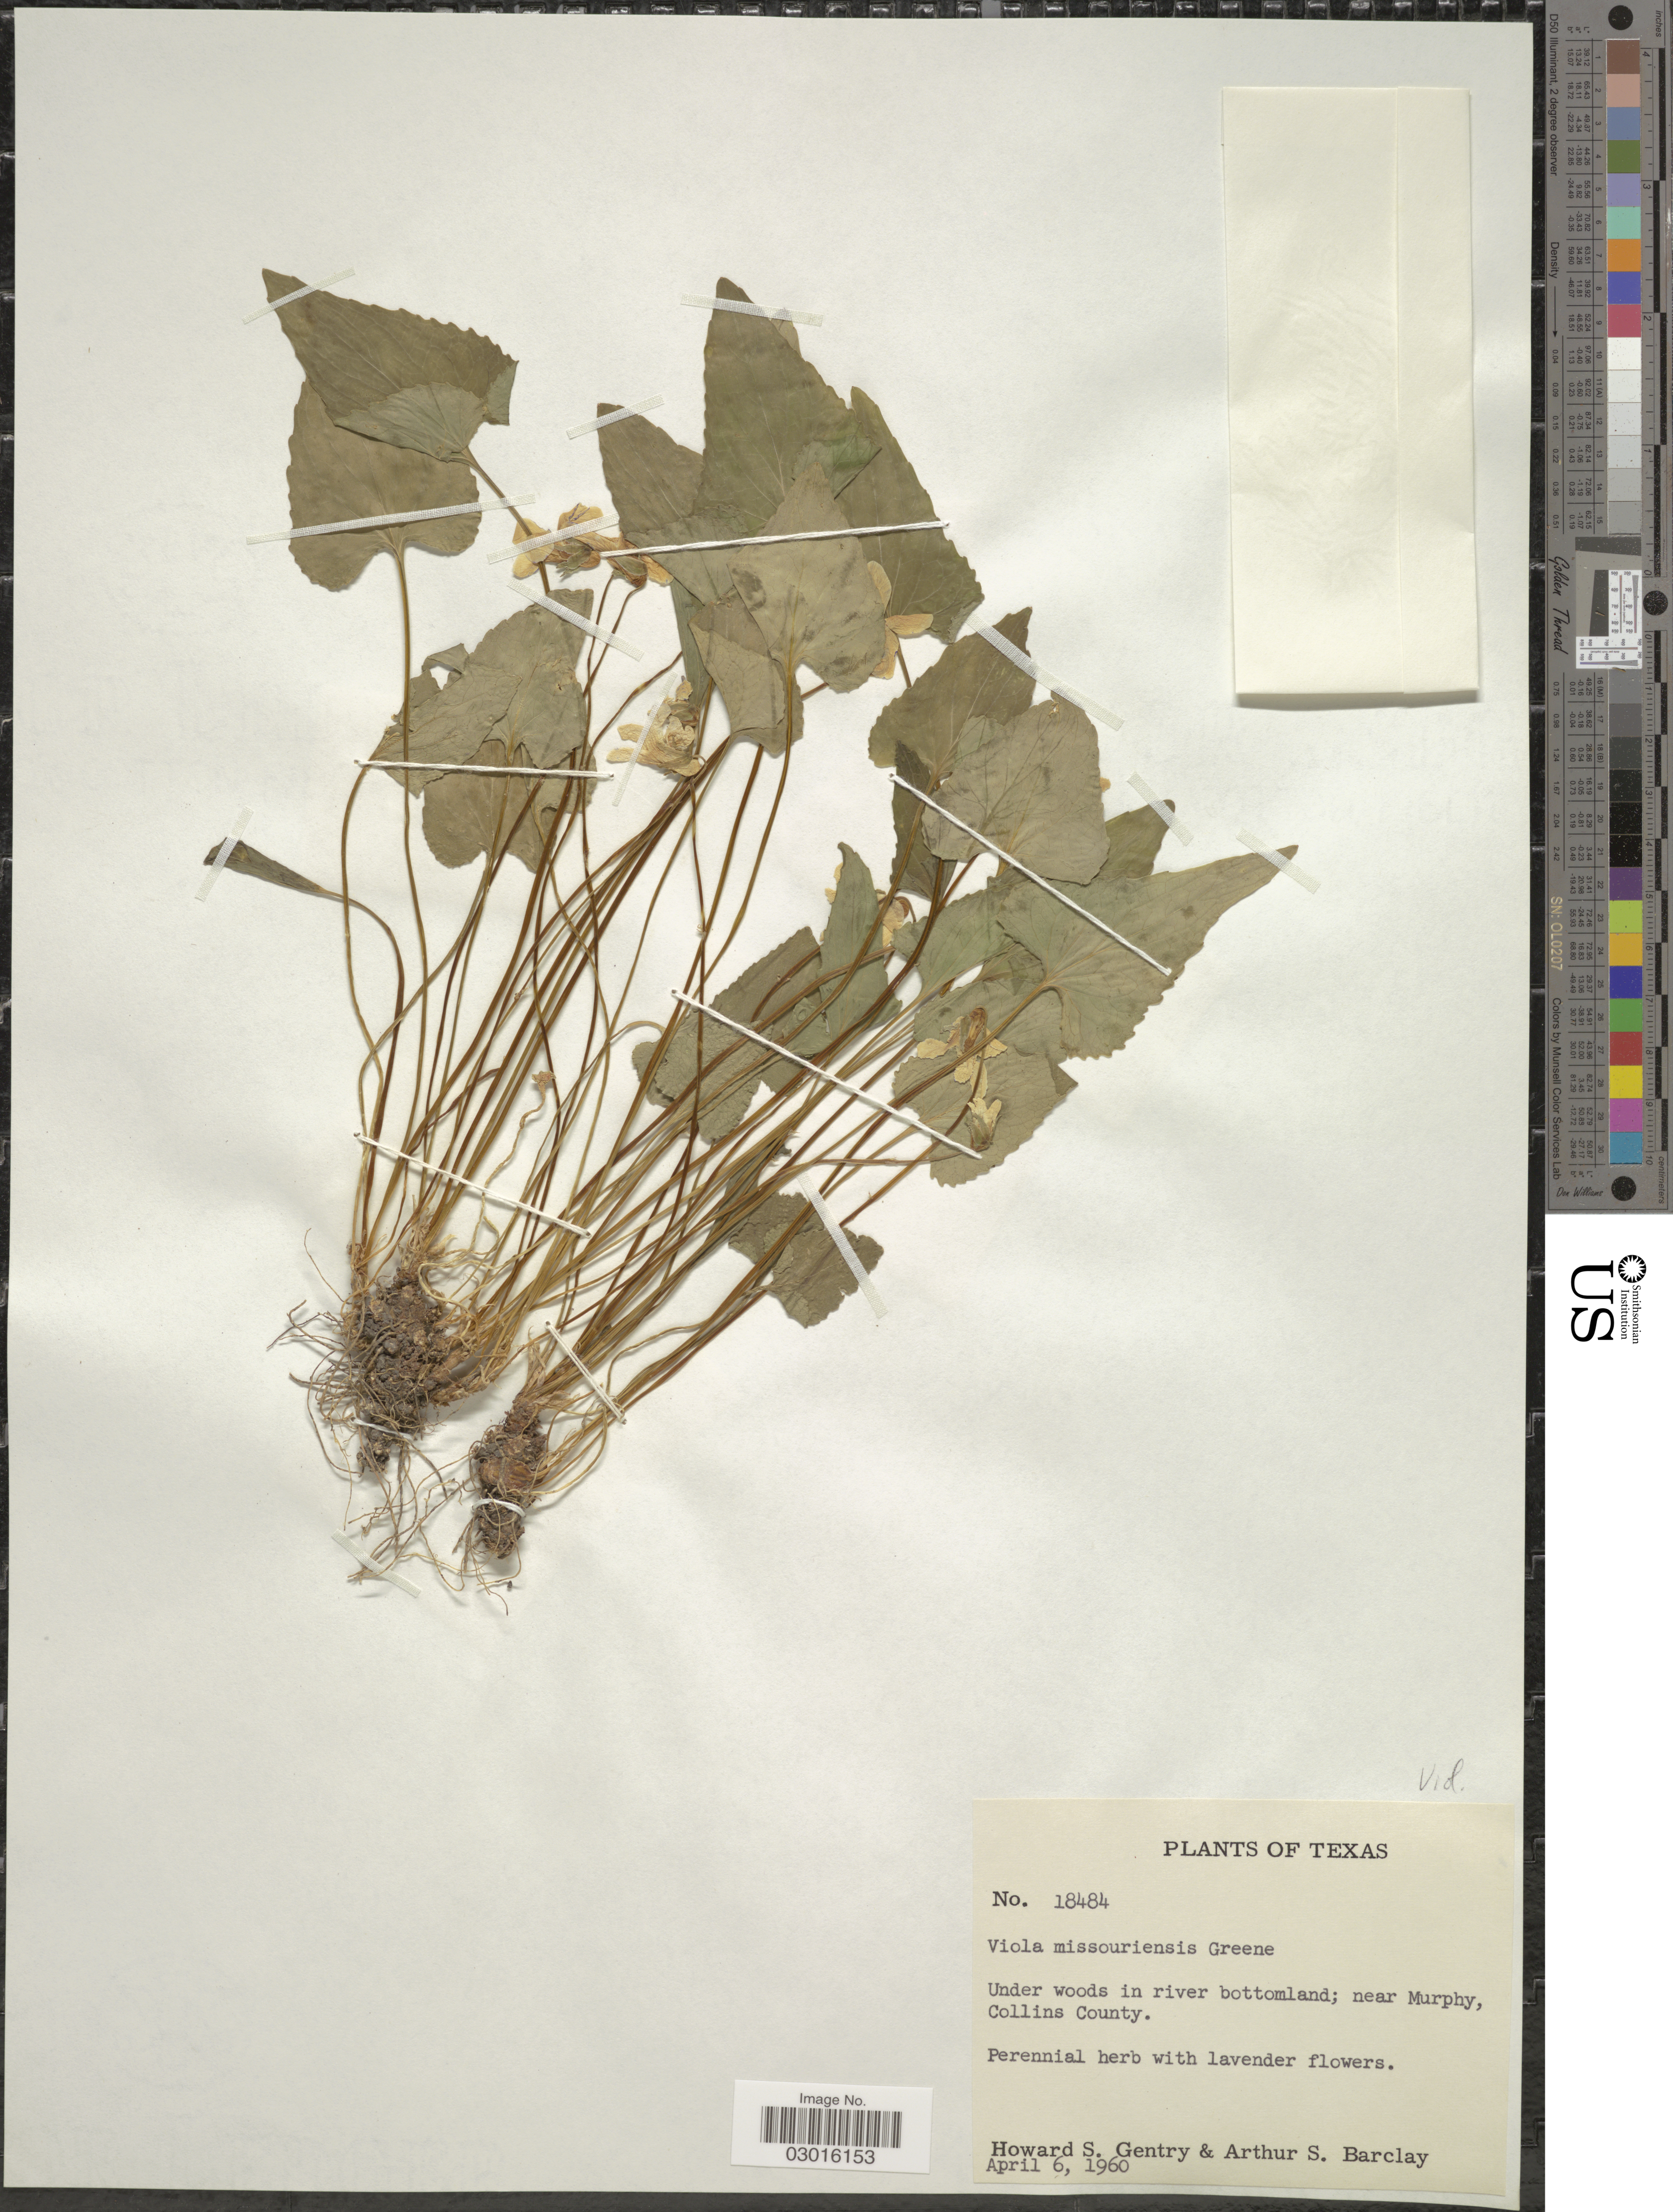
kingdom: Plantae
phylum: Tracheophyta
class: Magnoliopsida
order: Malpighiales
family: Violaceae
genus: Viola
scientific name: Viola missouriensis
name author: Greene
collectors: H. S. Gentry & A. S. Barclay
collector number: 18484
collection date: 1960-04-06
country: United States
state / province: Texas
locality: Under woods in river bottomland; near Murphy, Collins County.